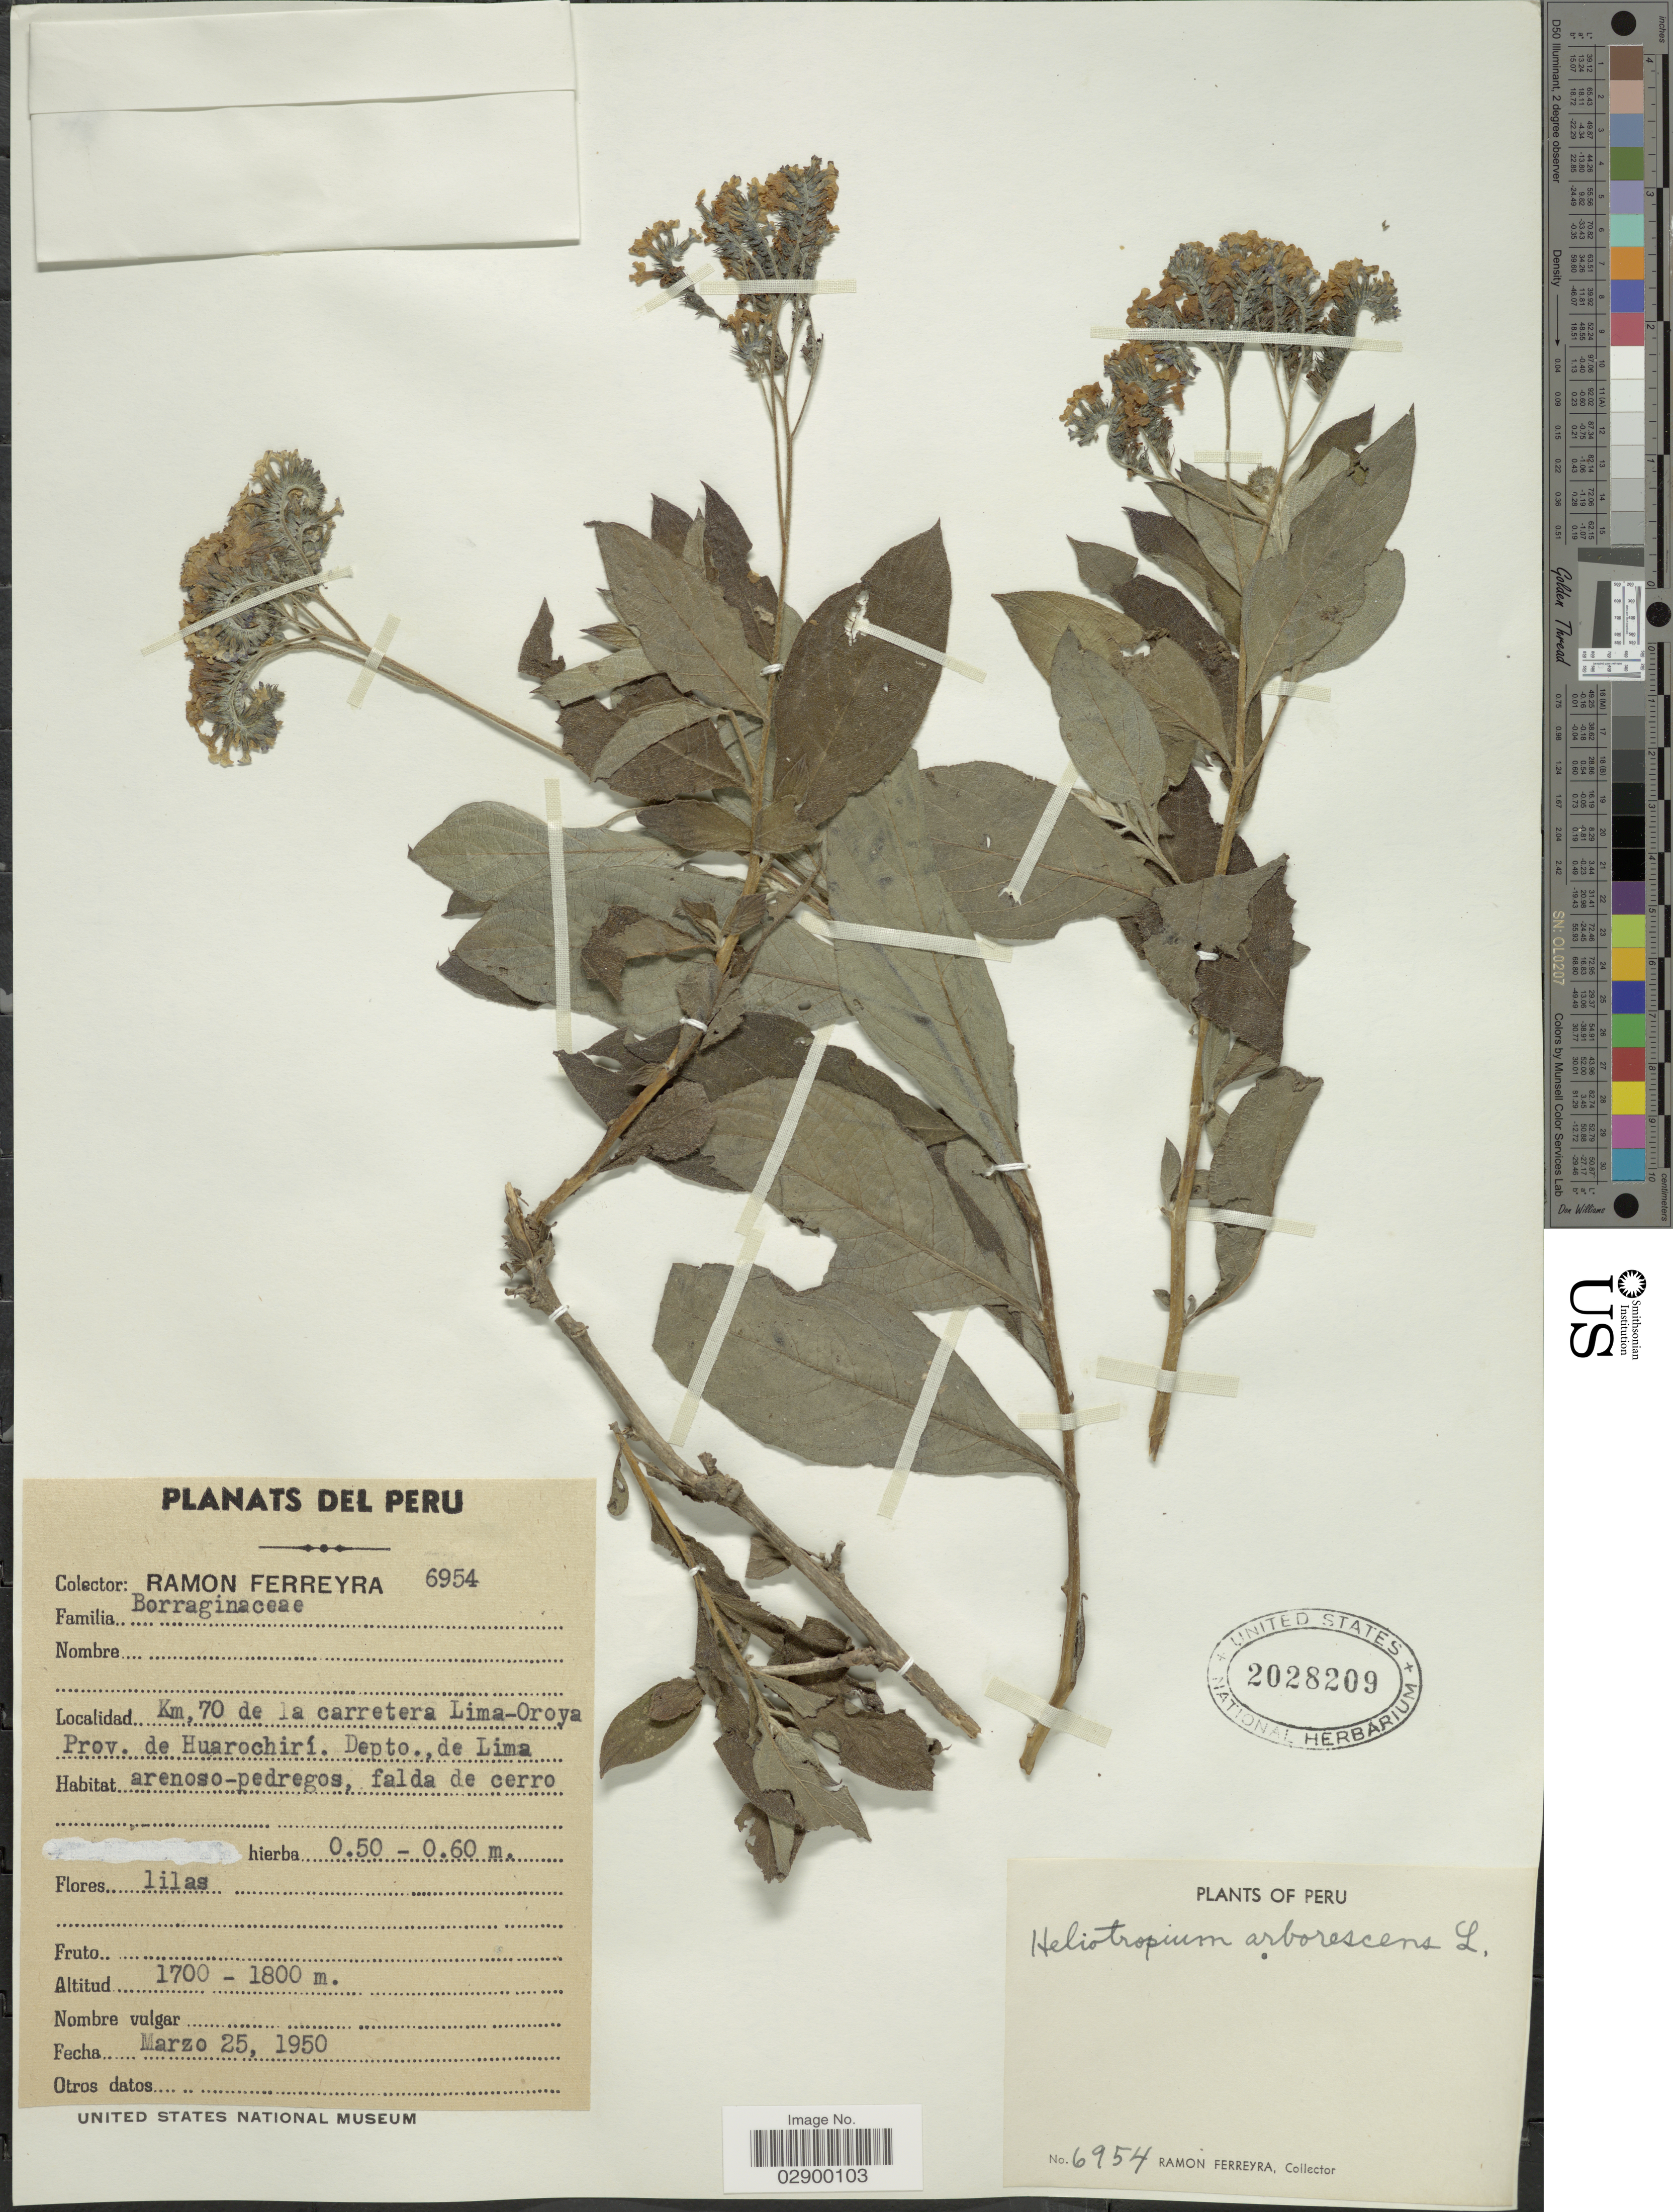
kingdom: Plantae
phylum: Tracheophyta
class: Magnoliopsida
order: Boraginales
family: Heliotropiaceae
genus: Heliotropium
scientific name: Heliotropium arborescens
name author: L.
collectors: R. A. Ferreyra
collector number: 6954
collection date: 1950-03-25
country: Peru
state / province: Lima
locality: Km. 70 de la carretera Lima-Oroya. Prov. de Huarochirí. Depto. de Lima.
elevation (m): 1700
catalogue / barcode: US 2028209